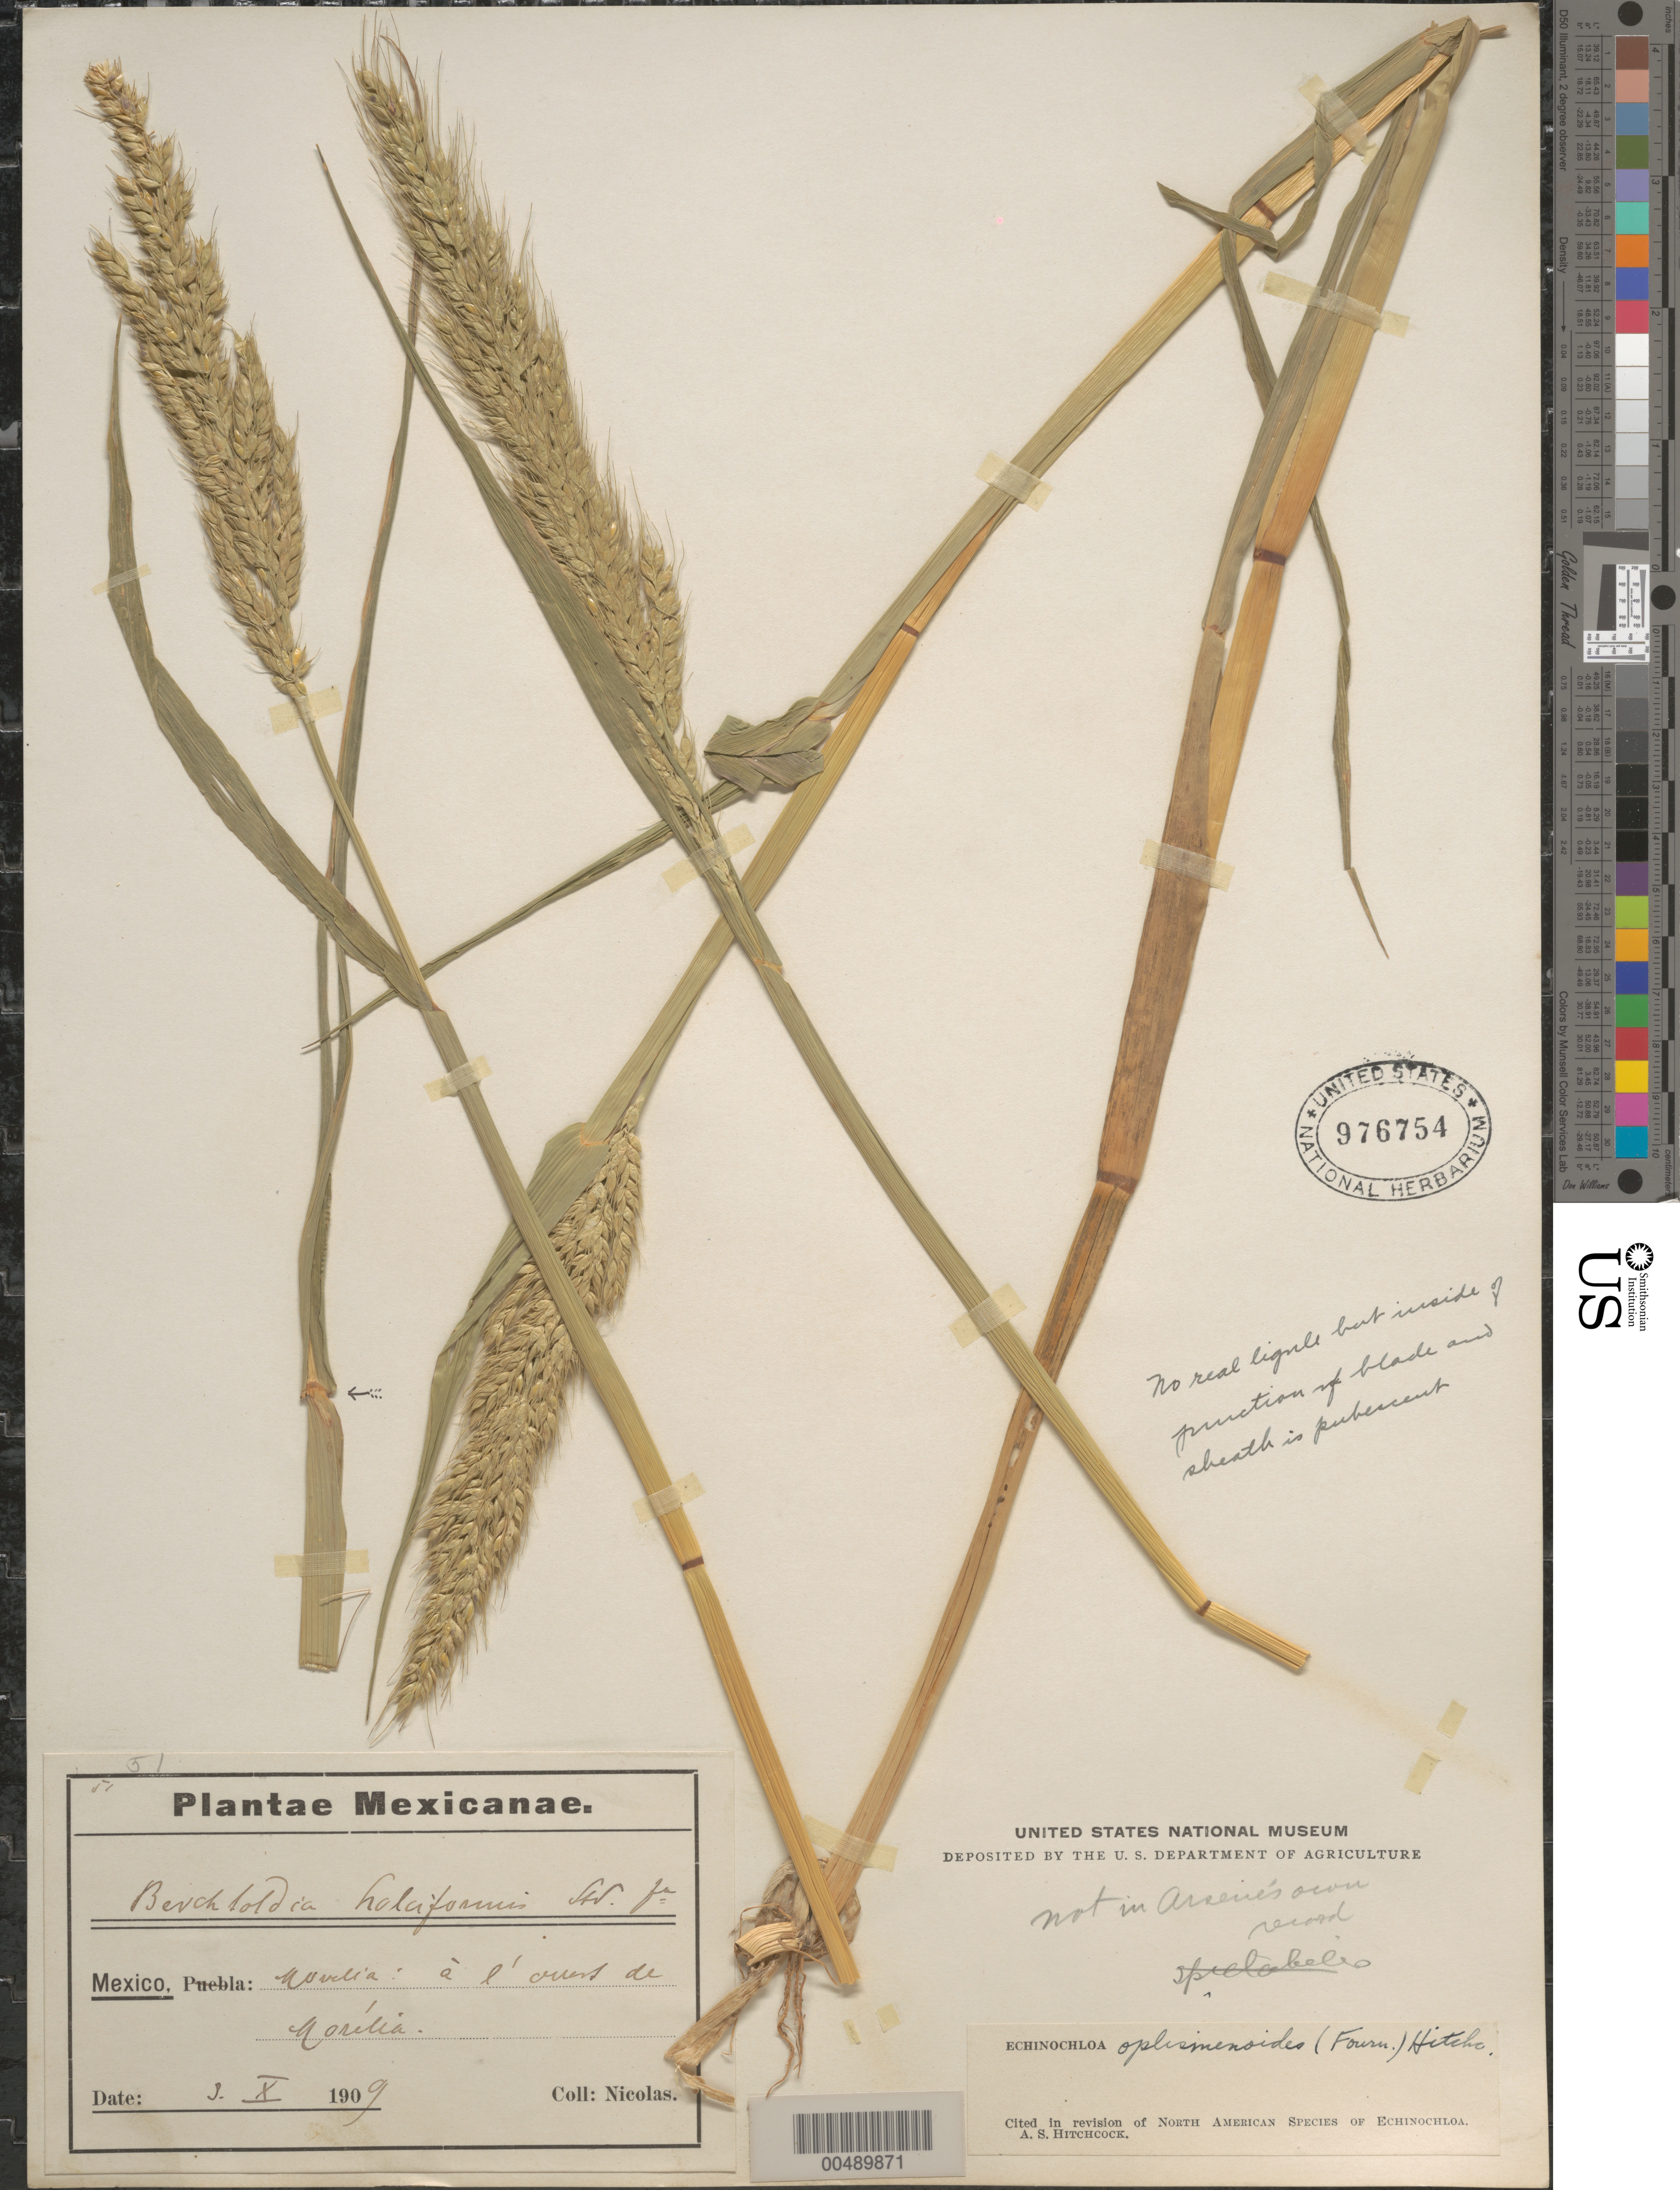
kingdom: Plantae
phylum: Tracheophyta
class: Liliopsida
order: Poales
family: Poaceae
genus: Echinochloa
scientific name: Echinochloa oplismenoides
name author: (E. Fourn.) Hitchc.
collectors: -. Nicolas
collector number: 51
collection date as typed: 3 Oct 1909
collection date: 1909-10-03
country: Mexico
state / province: Michoacán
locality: Morelia, W of Morelia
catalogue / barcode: US 976754